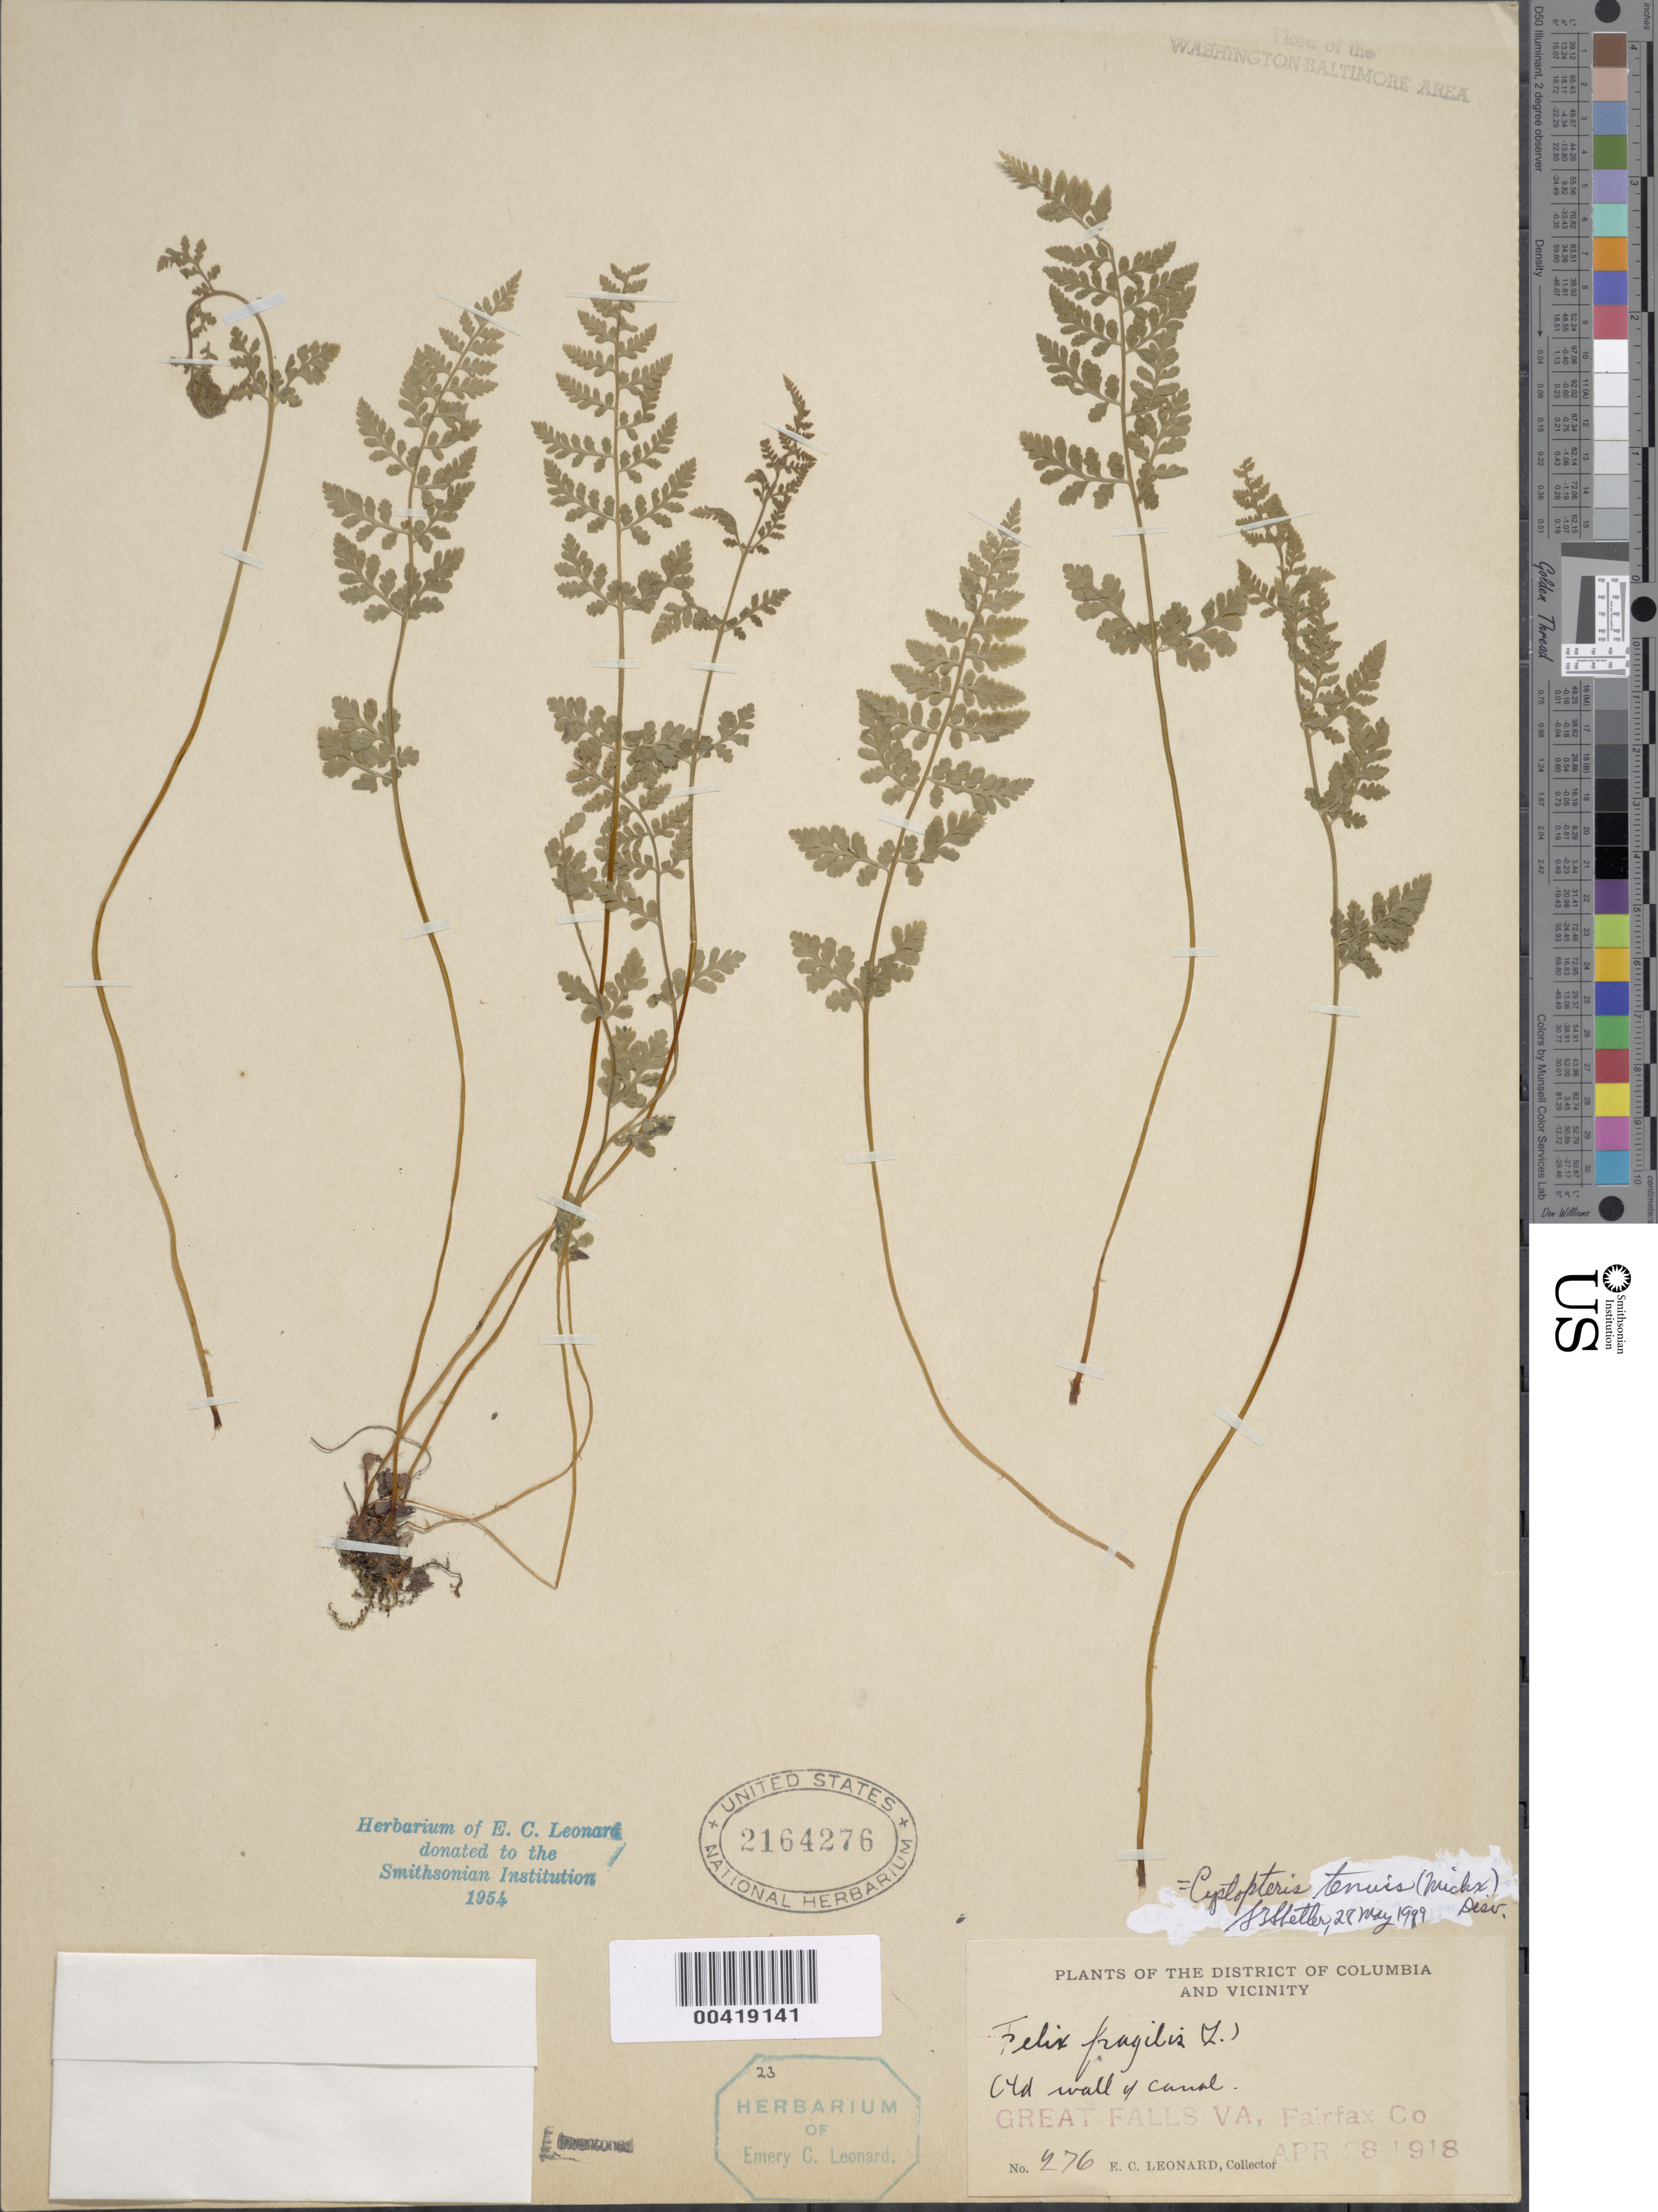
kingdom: Plantae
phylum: Tracheophyta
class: Polypodiopsida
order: Polypodiales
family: Cystopteridaceae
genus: Cystopteris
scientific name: Cystopteris tenuis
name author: (Michx.) Desv.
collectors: E. C. Leonard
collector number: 276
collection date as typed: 28 Apr 1918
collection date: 1918-04-28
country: United States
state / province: Virginia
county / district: Fairfax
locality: Great Falls C. and O. Canal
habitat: Old wall of canal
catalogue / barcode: US 2164276